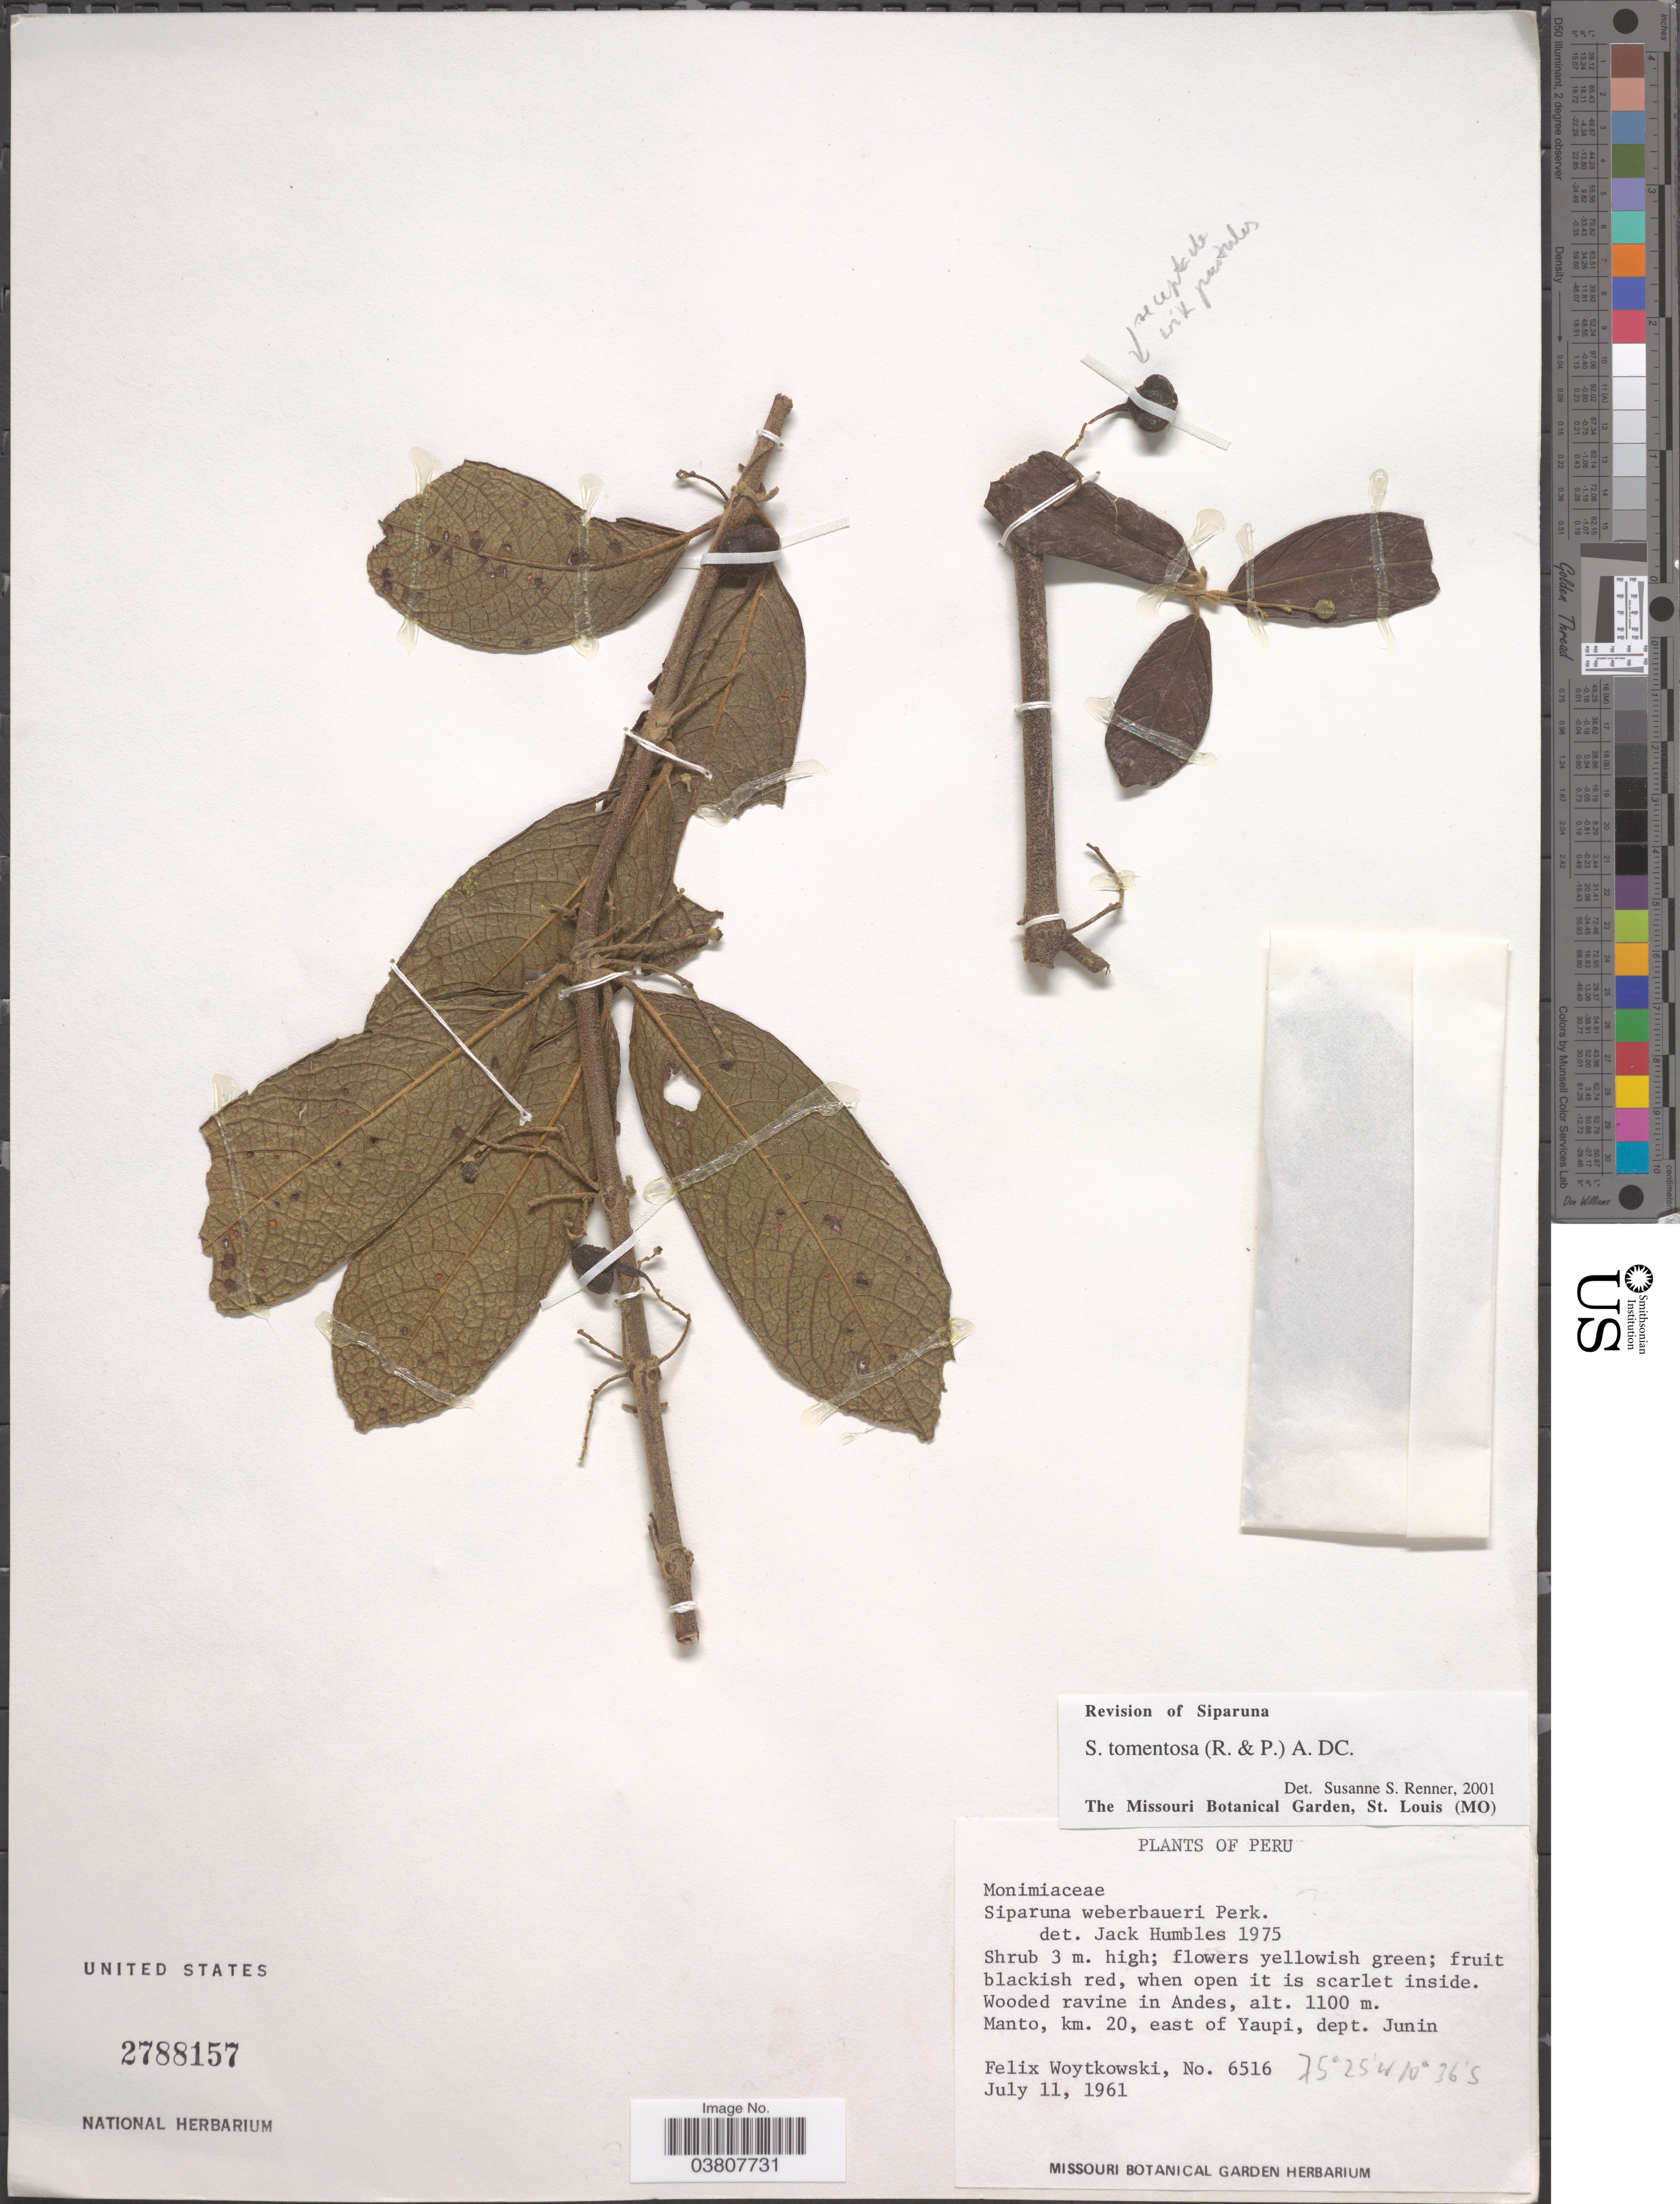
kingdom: Plantae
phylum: Tracheophyta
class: Magnoliopsida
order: Laurales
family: Siparunaceae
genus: Siparuna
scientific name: Siparuna tomentosa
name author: Perkins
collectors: F. Woytkowski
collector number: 6516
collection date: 1961-07-11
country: Peru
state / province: Junín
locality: Wooded ravine in Andes. Manto, km. 20, east of Yaupi, dept. Junin.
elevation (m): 1100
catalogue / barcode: US 2788157